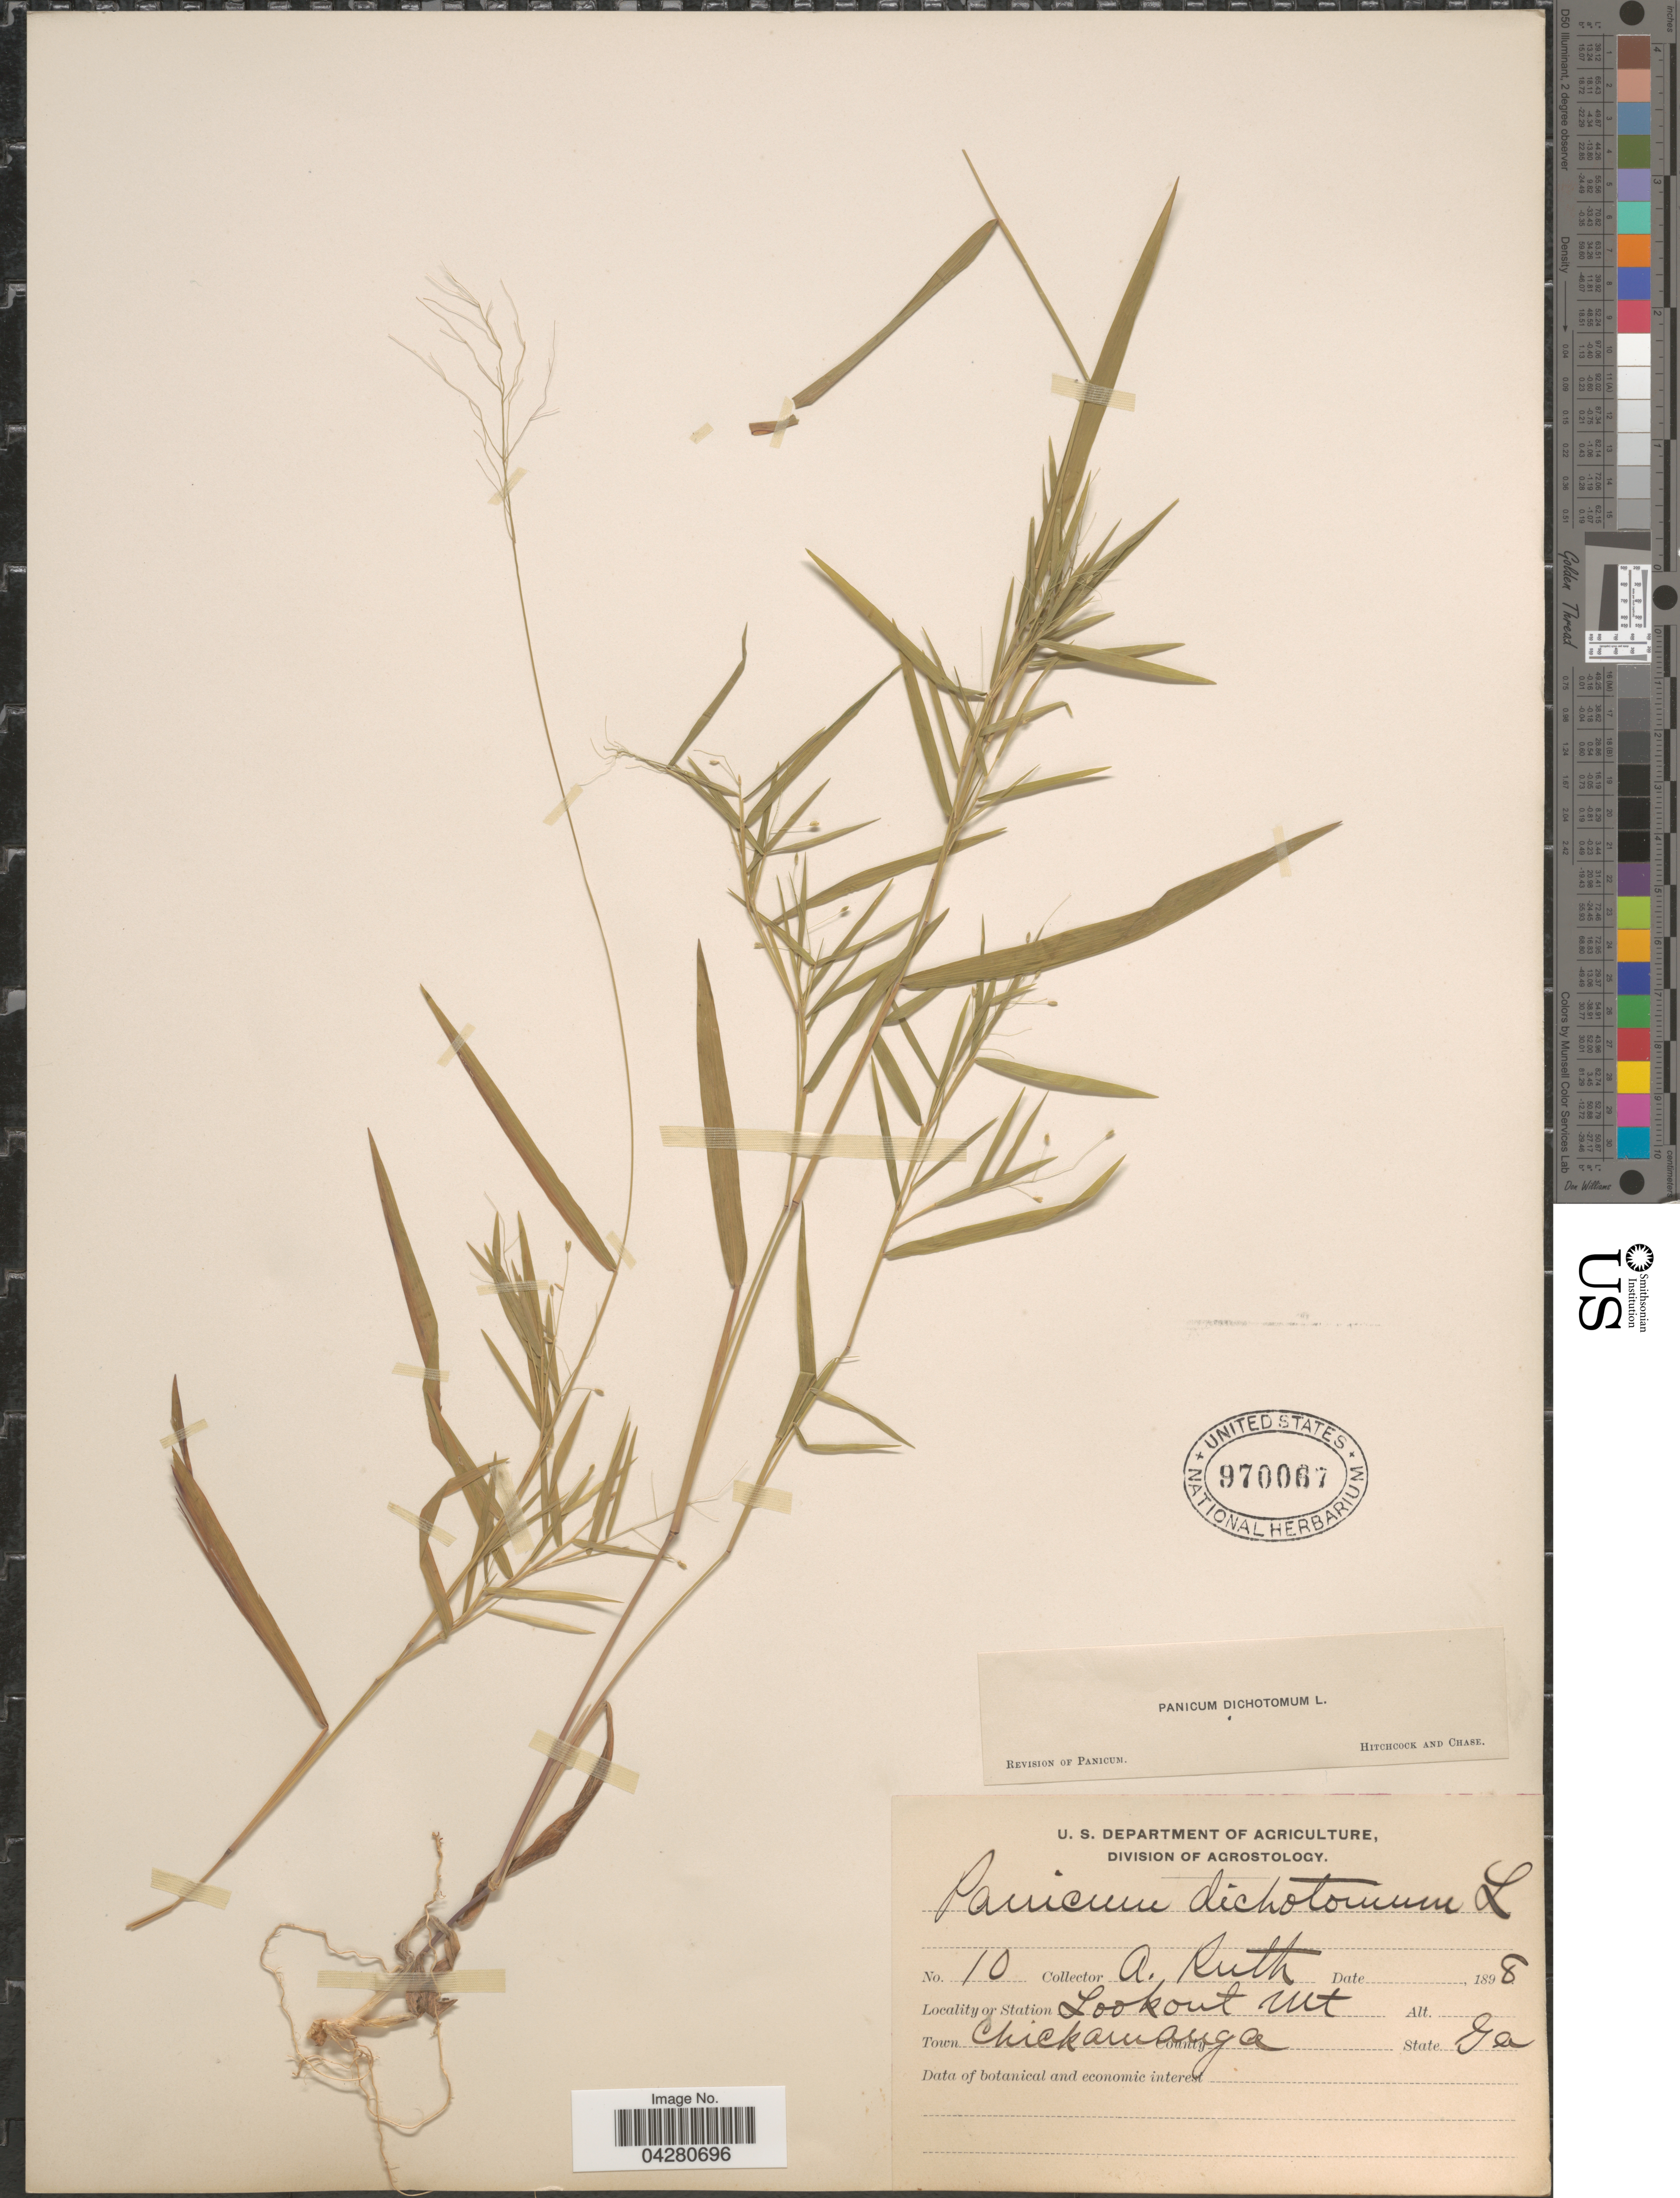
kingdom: Plantae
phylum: Tracheophyta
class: Liliopsida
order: Poales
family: Poaceae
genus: Dichanthelium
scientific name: Dichanthelium dichotomum var. dichotomum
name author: (L.) Gould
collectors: A. Ruth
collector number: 10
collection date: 1898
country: United States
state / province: Georgia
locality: Lookout Mt. Town Chickamauga.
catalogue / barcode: US 970067